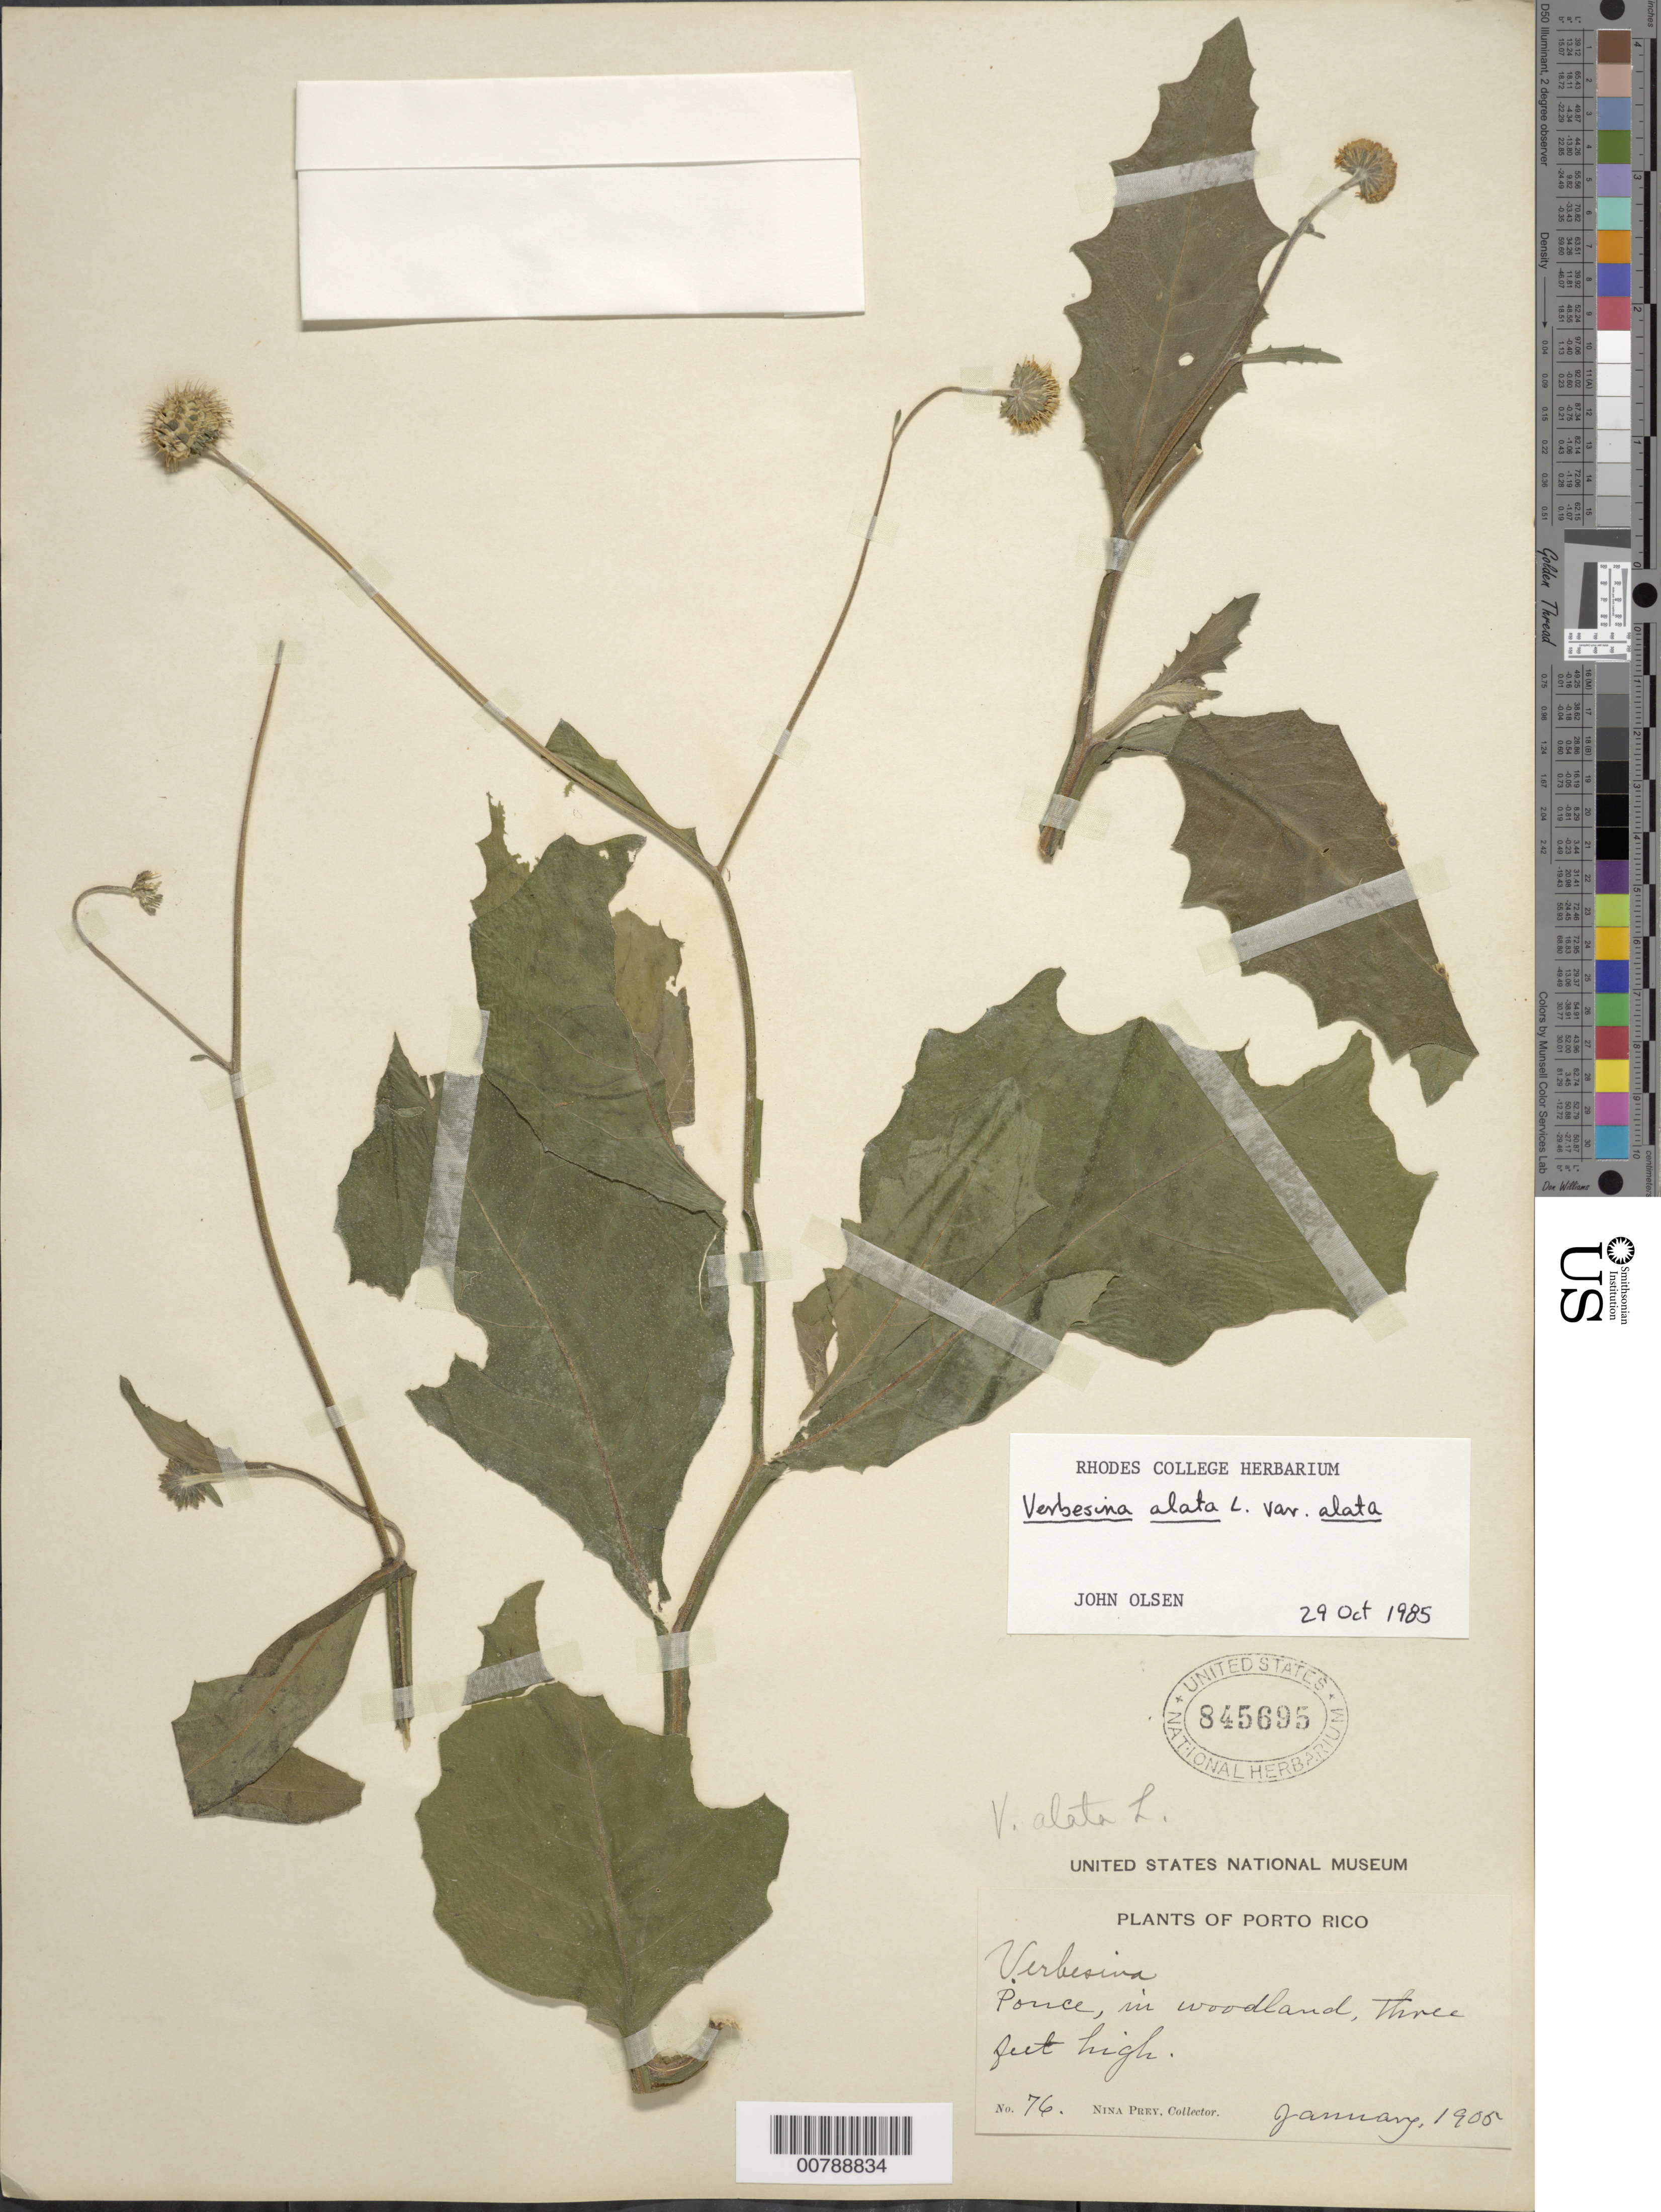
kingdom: Plantae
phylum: Tracheophyta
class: Magnoliopsida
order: Asterales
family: Asteraceae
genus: Verbesina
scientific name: Verbesina alata var. alata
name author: L.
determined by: Olsen, J.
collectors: N. Prey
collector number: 76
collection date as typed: Jan 1905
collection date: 1905-01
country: Puerto Rico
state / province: Ponce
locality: Ponce, in woodland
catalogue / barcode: US 845695